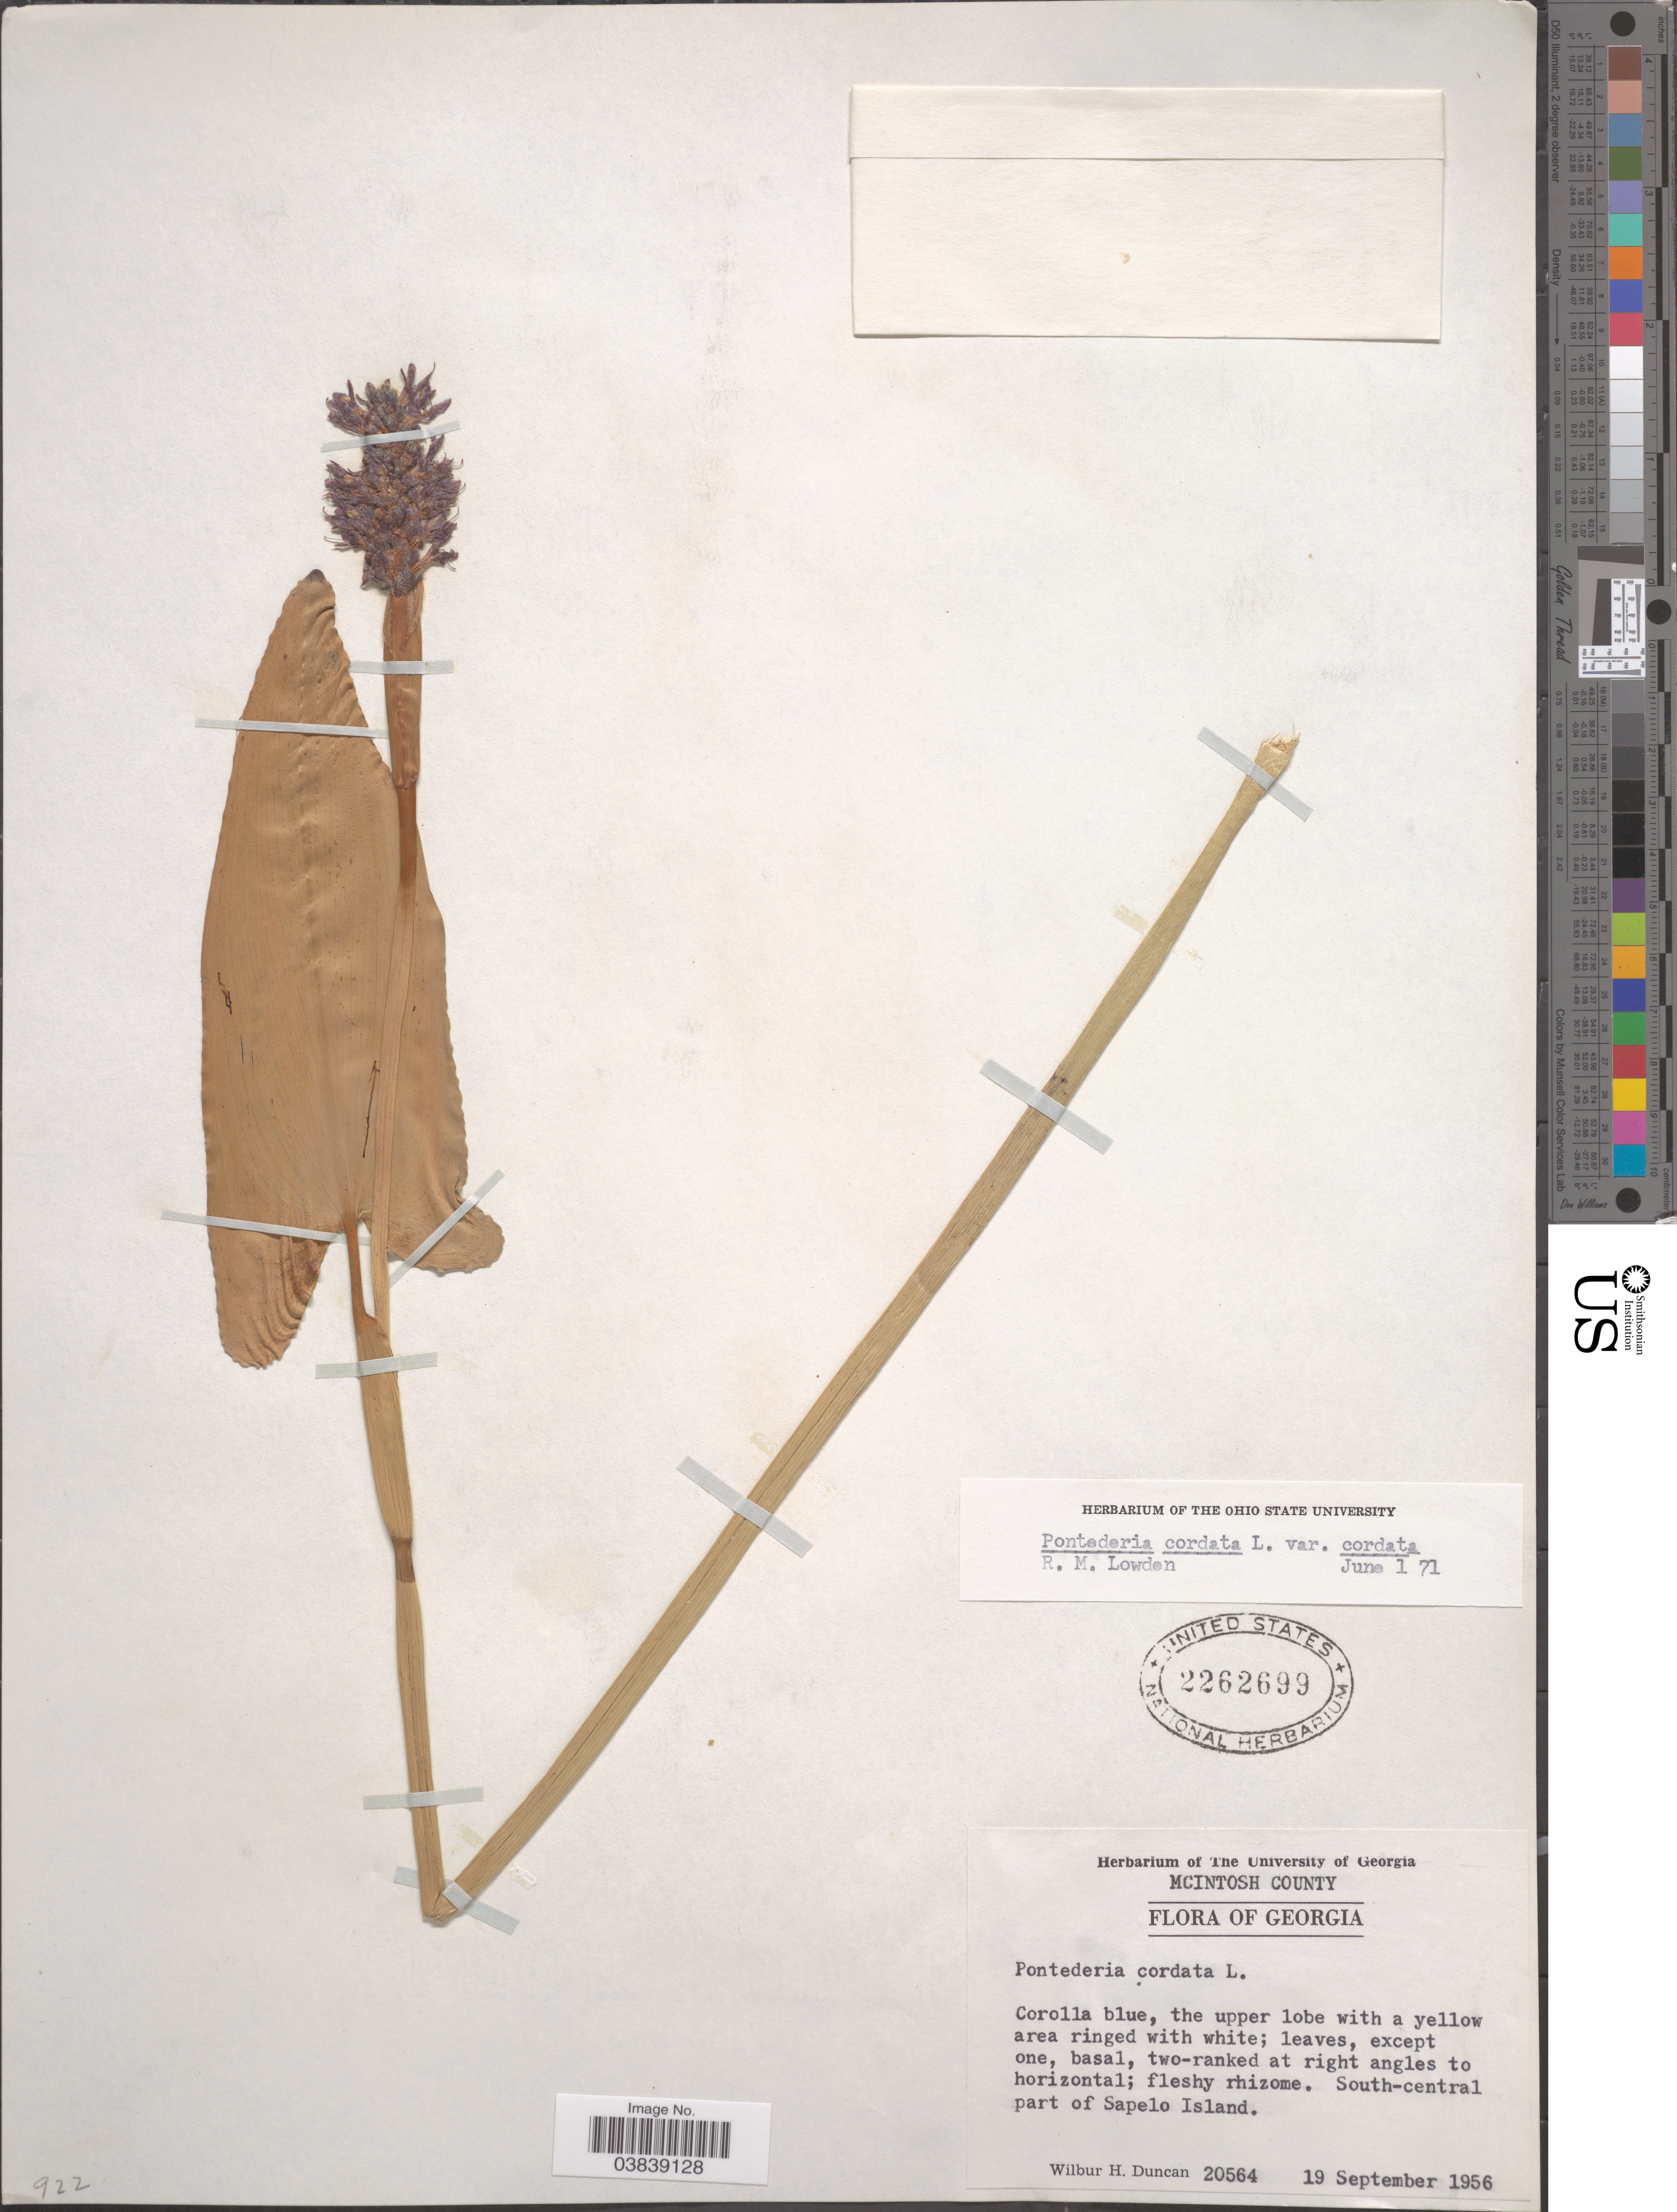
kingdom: Plantae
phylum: Tracheophyta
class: Liliopsida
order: Commelinales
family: Pontederiaceae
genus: Pontederia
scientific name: Pontederia cordata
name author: L.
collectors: W. H. Duncan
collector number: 20564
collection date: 1956-09-19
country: United States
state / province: Georgia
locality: McIntosh County. South-central part of Sapelo Island.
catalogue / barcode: US 2262699